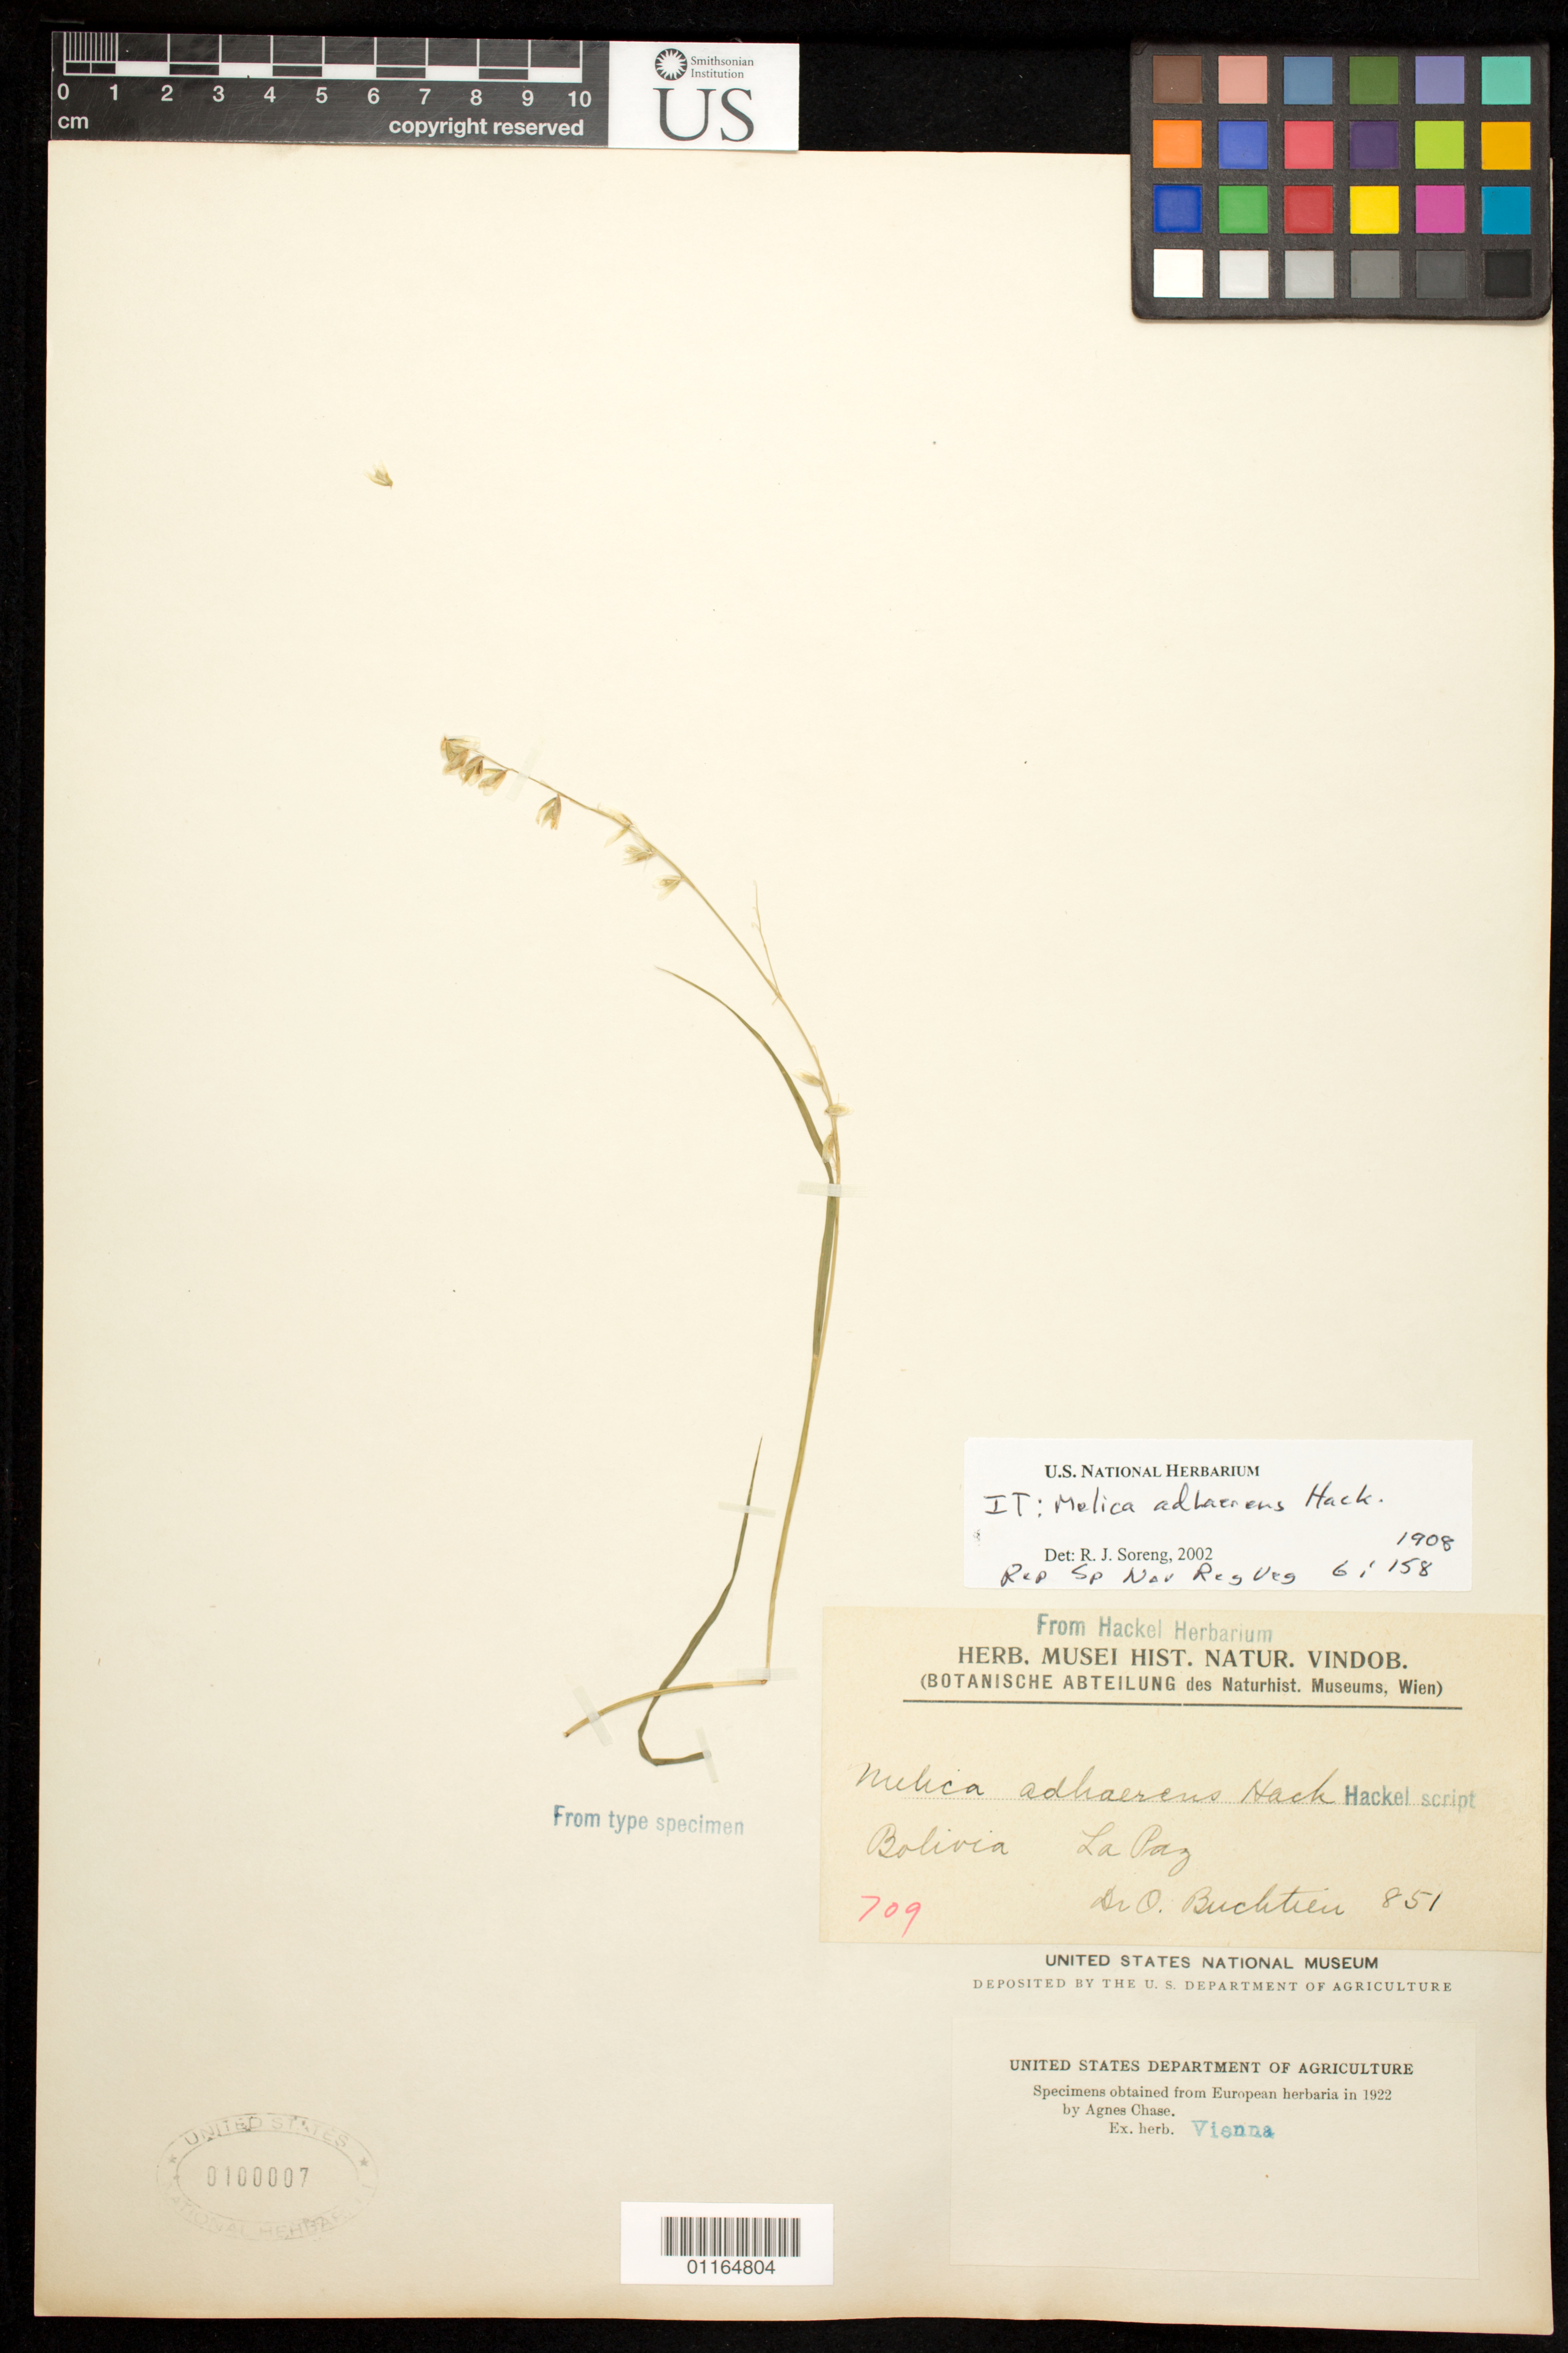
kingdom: Plantae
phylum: Tracheophyta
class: Liliopsida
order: Poales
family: Poaceae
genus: Melica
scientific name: Melica adhaerens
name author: Hack.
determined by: Soreng, Robert J., Research Associate (BOT), Smithsonian Institution - National Museum of Natural History (UNITED STATES)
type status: Isotype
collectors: O. Buchtien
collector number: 851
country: Bolivia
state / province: La Paz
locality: La Paz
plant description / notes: Fragment of type specimen ex herb. Hackel (Vienna)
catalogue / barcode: US 100007